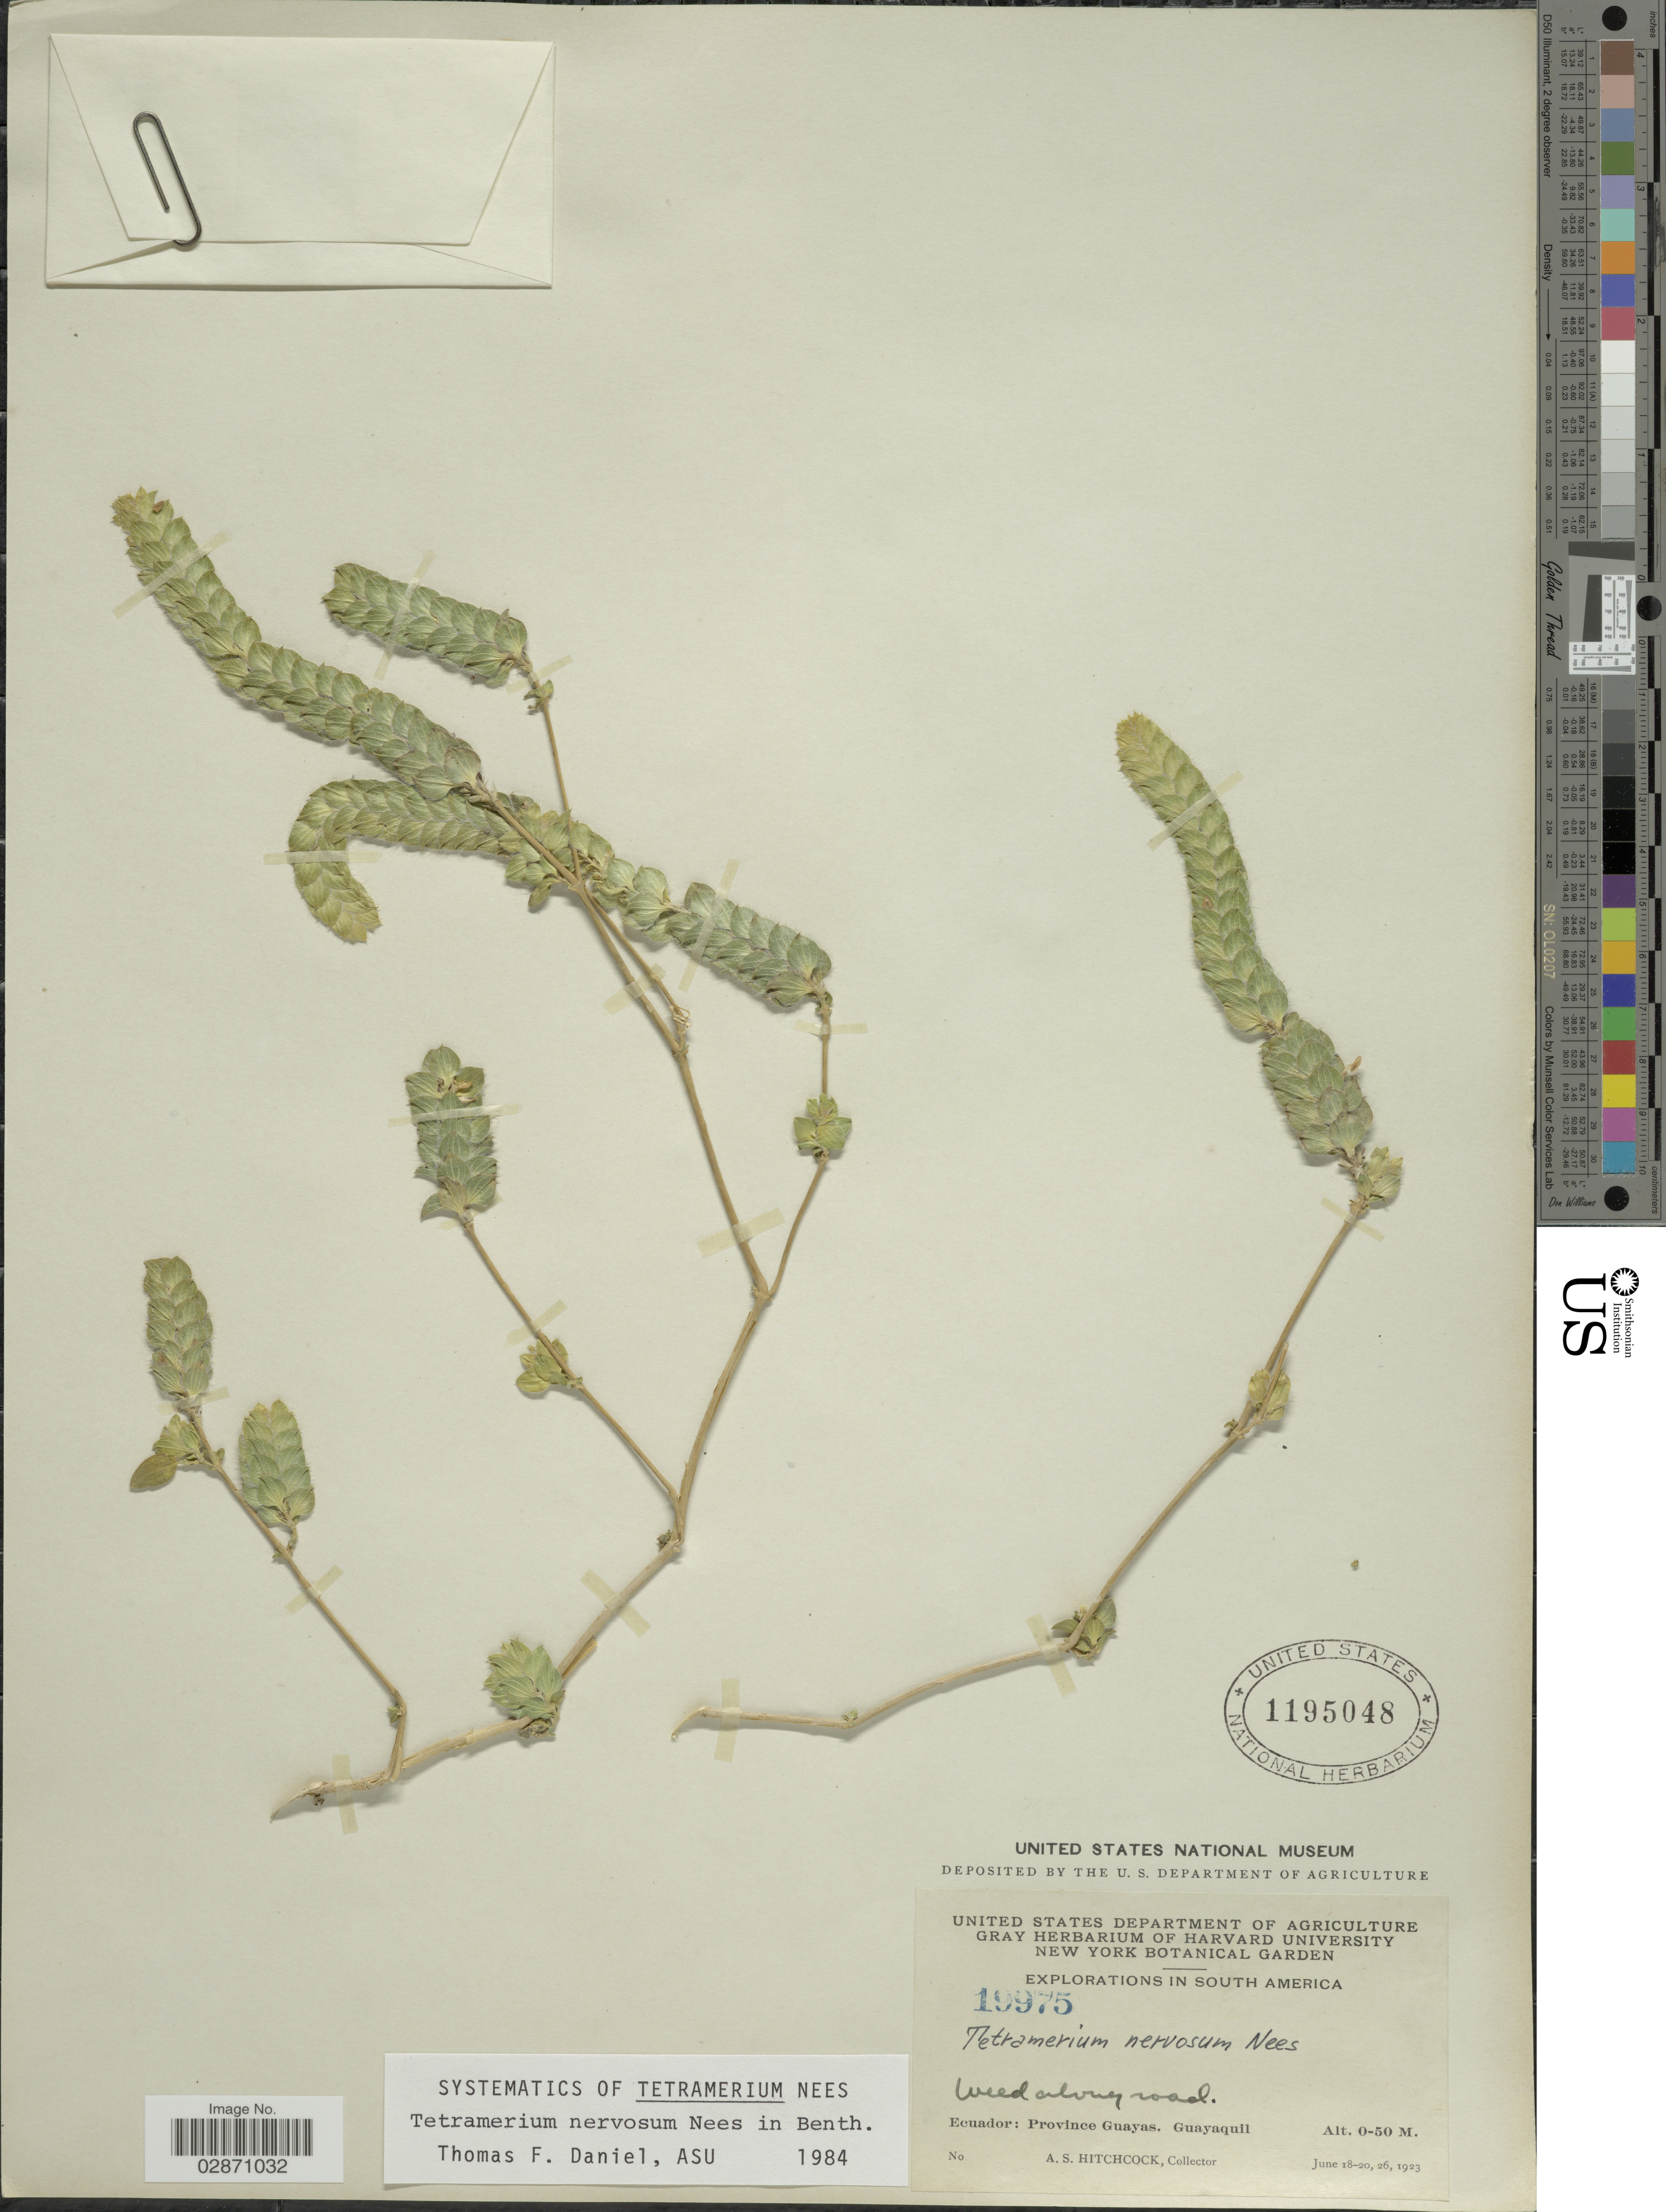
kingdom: Plantae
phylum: Tracheophyta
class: Magnoliopsida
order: Lamiales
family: Acanthaceae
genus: Tetramerium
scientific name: Tetramerium nervosum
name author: Nees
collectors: A. S. Hitchcock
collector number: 19975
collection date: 1923-06-18/1923-06-26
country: Ecuador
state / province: Guayas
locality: Guayaquil.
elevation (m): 0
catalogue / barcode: US 1195048